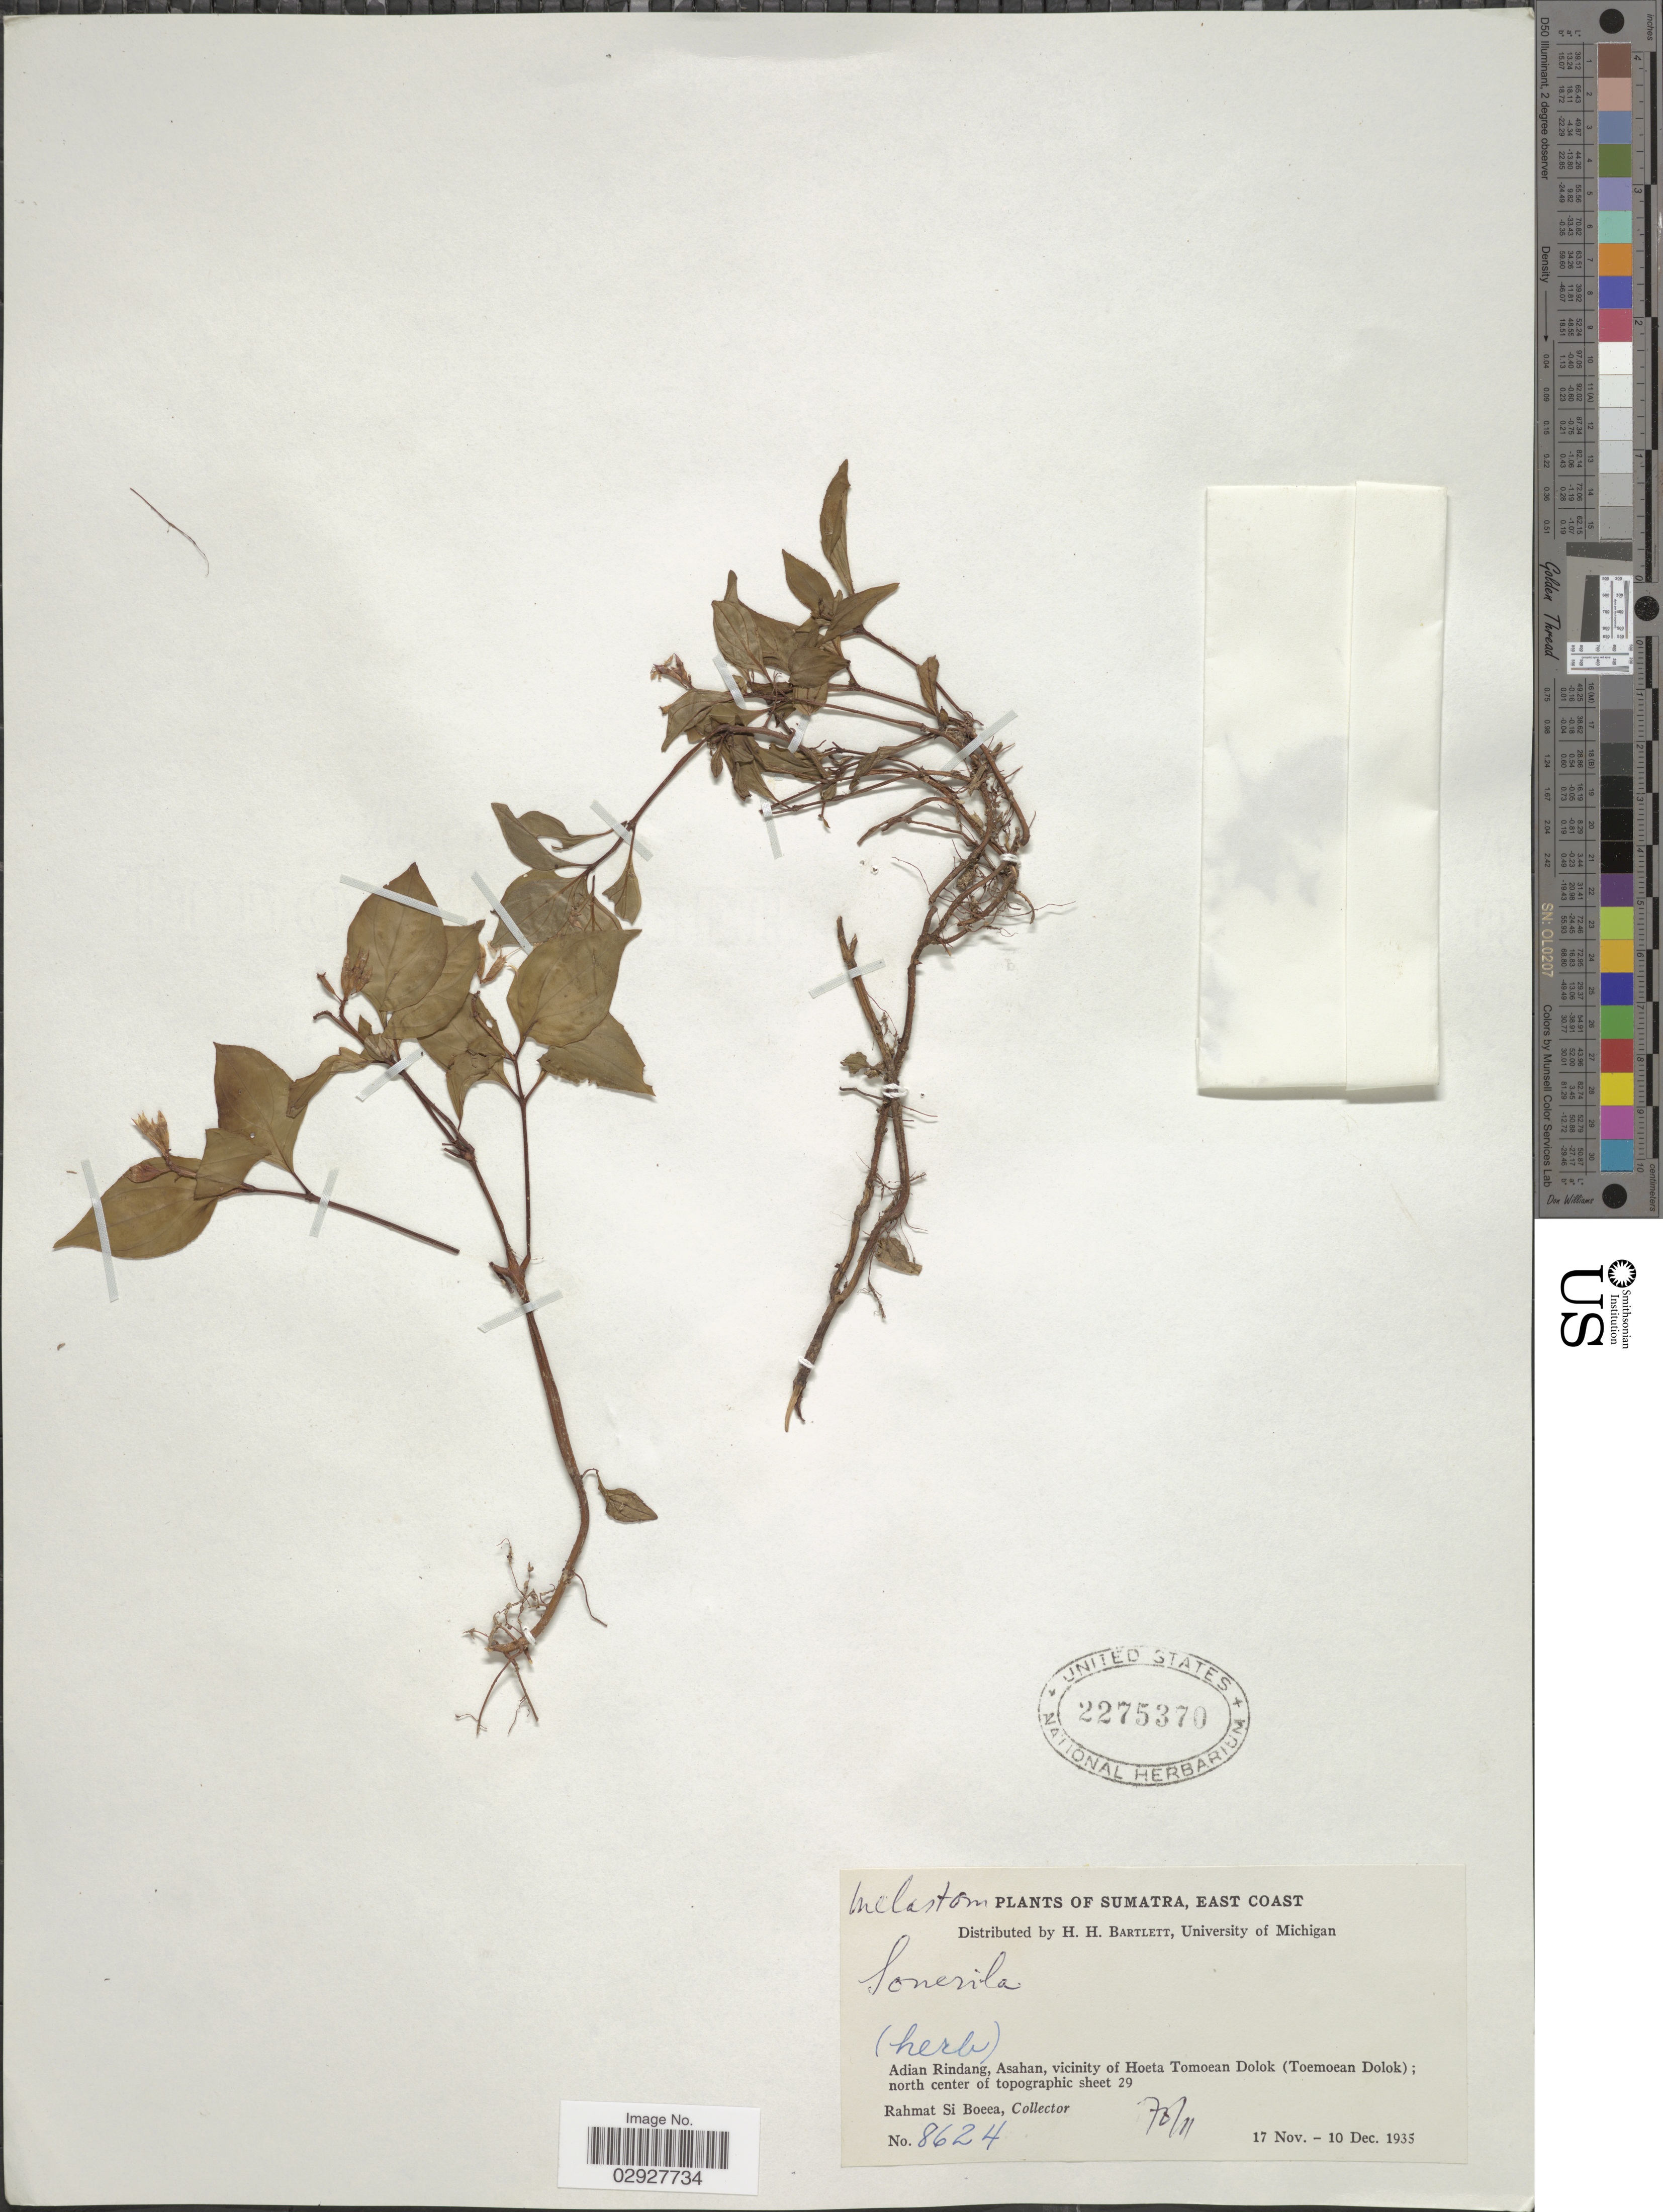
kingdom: Plantae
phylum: Tracheophyta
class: Magnoliopsida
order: Myrtales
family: Melastomataceae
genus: Sonerila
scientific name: Sonerila sp.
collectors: Rahmat Si Boeea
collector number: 8624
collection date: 1935-11-17/1935-12-10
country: Indonesia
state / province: Sumatra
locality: East Coast. Adian Rindang, Asahan, vicinity of Hoeta Tomoean Dolok (Toemoean Dolok); north center of topographic sheet 29.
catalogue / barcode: US 2275370